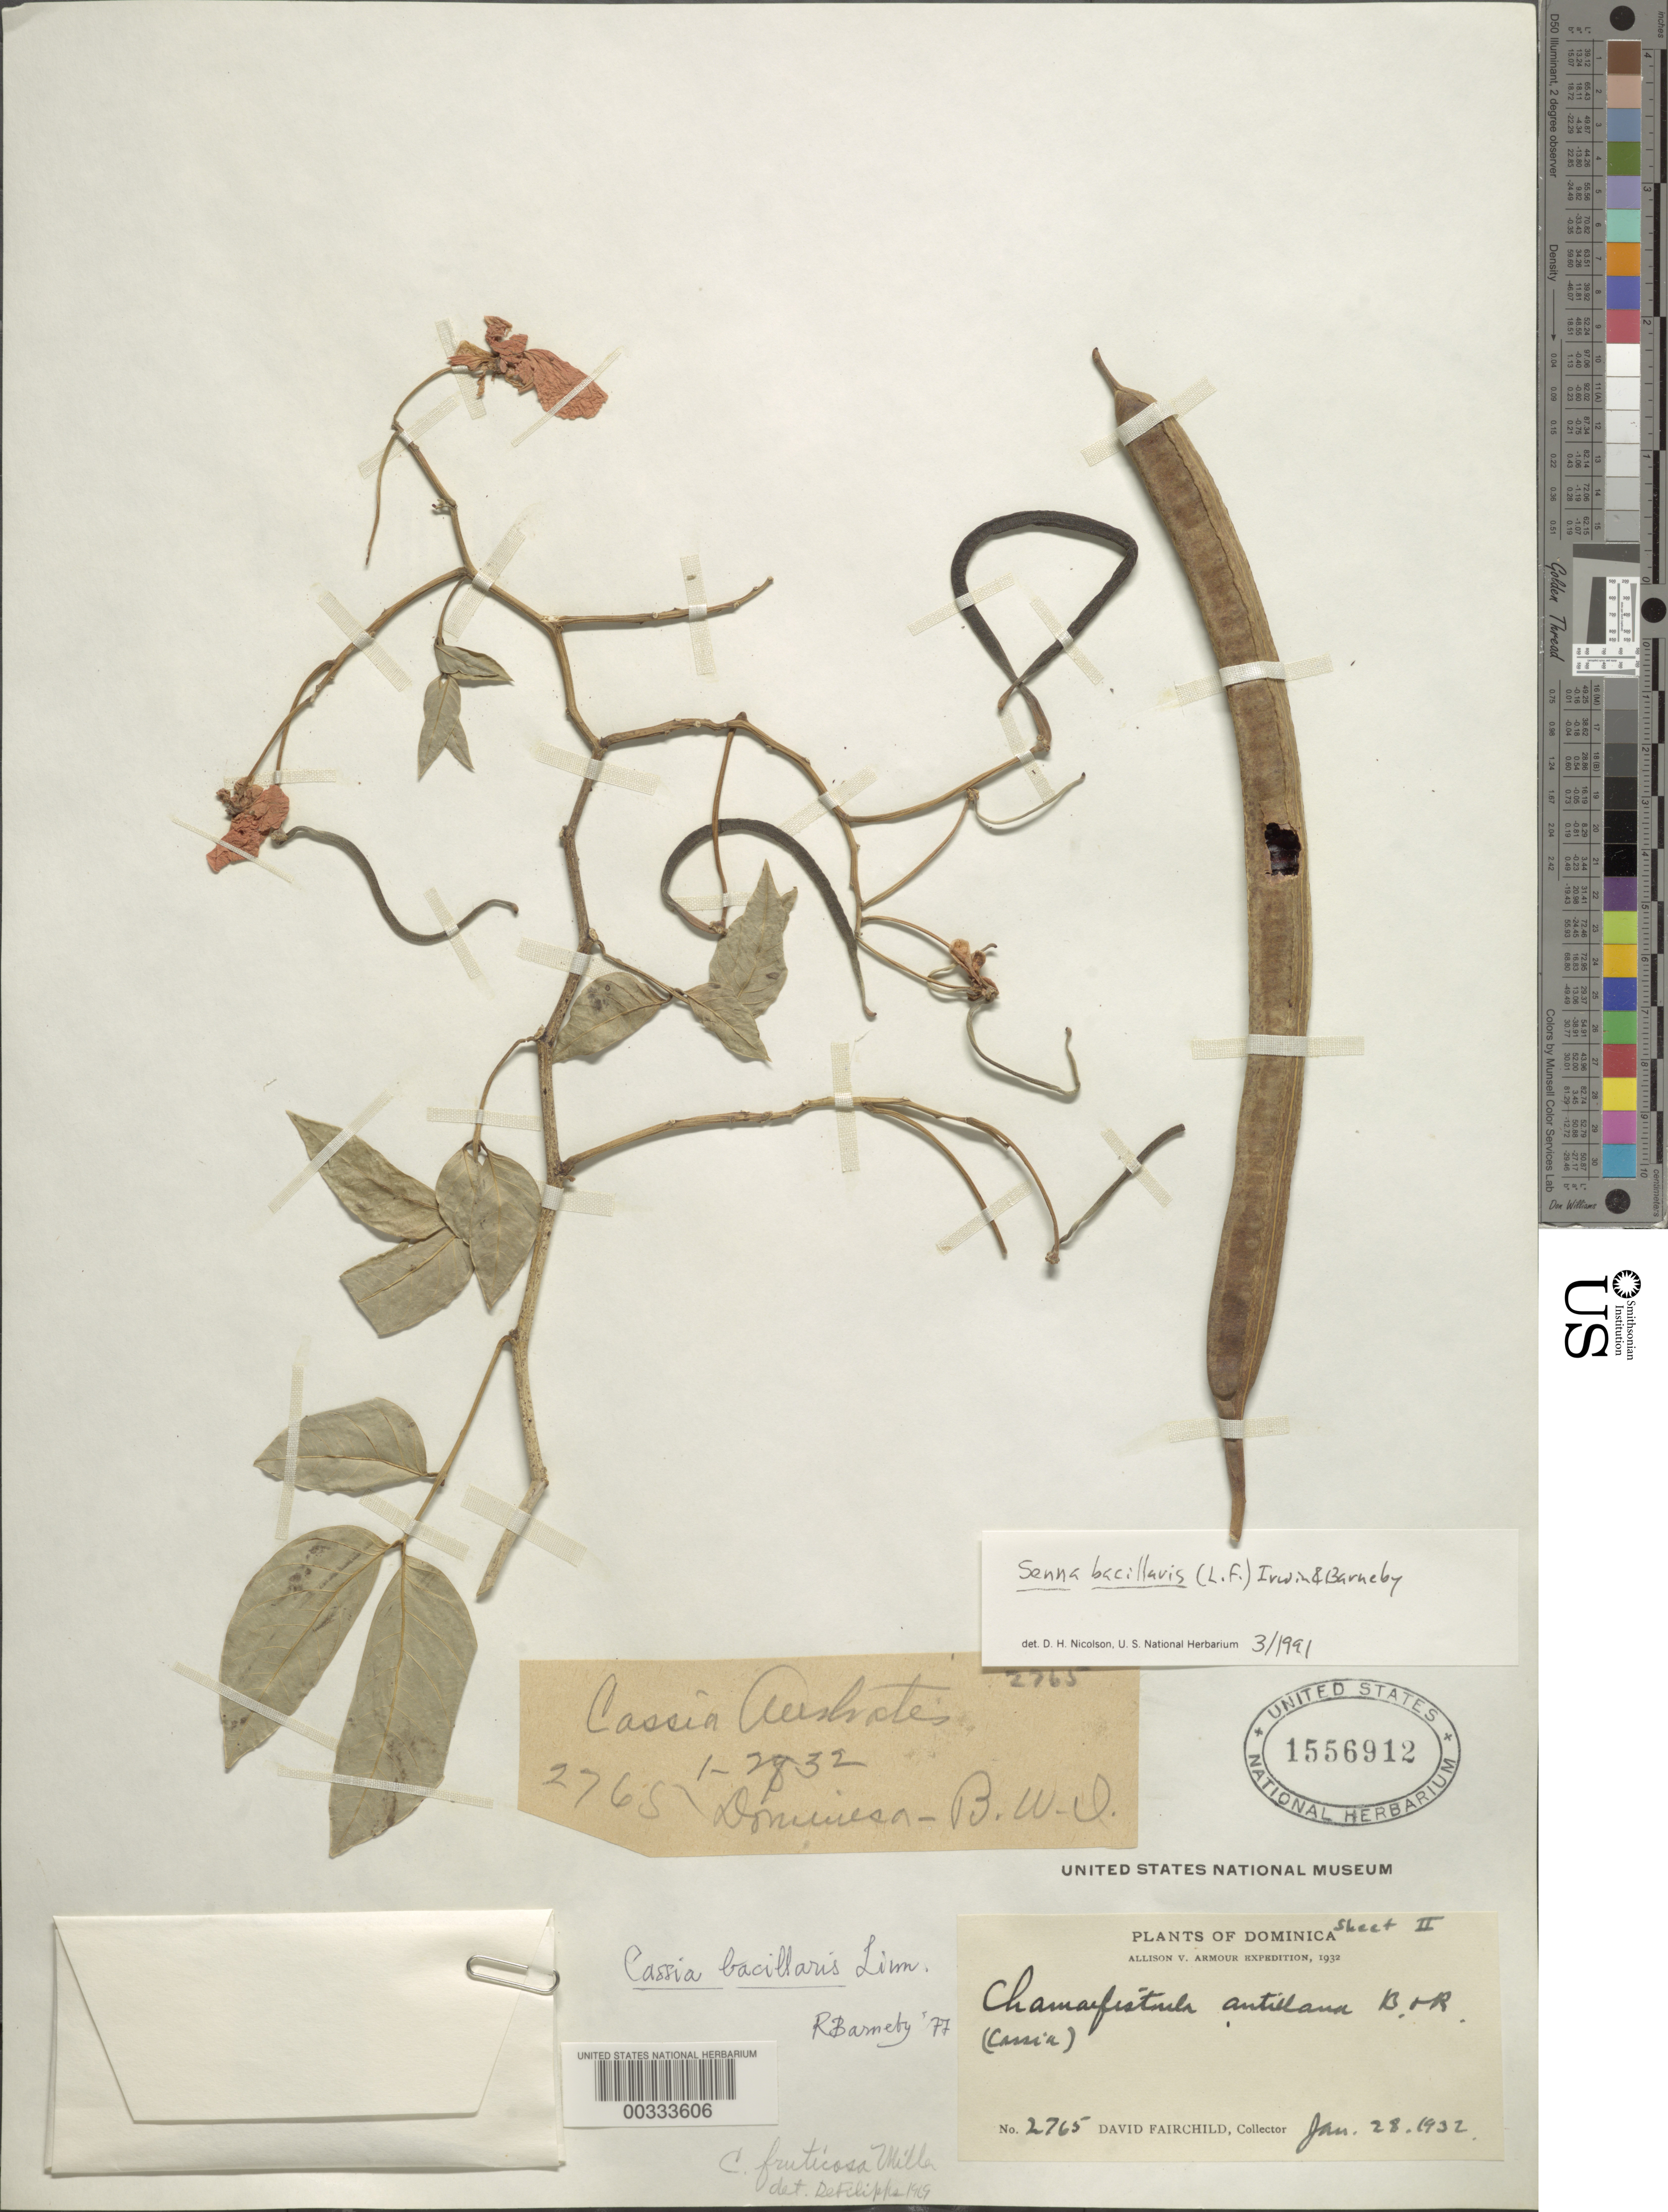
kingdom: Plantae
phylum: Tracheophyta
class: Magnoliopsida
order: Fabales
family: Fabaceae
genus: Senna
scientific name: Senna bacillaris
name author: (L. f.) H.S. Irwin & Barneby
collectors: D. Fairchild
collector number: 2765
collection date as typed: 28 Jan 1932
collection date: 1932-01-28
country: Dominica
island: Dominica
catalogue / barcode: US 1556912